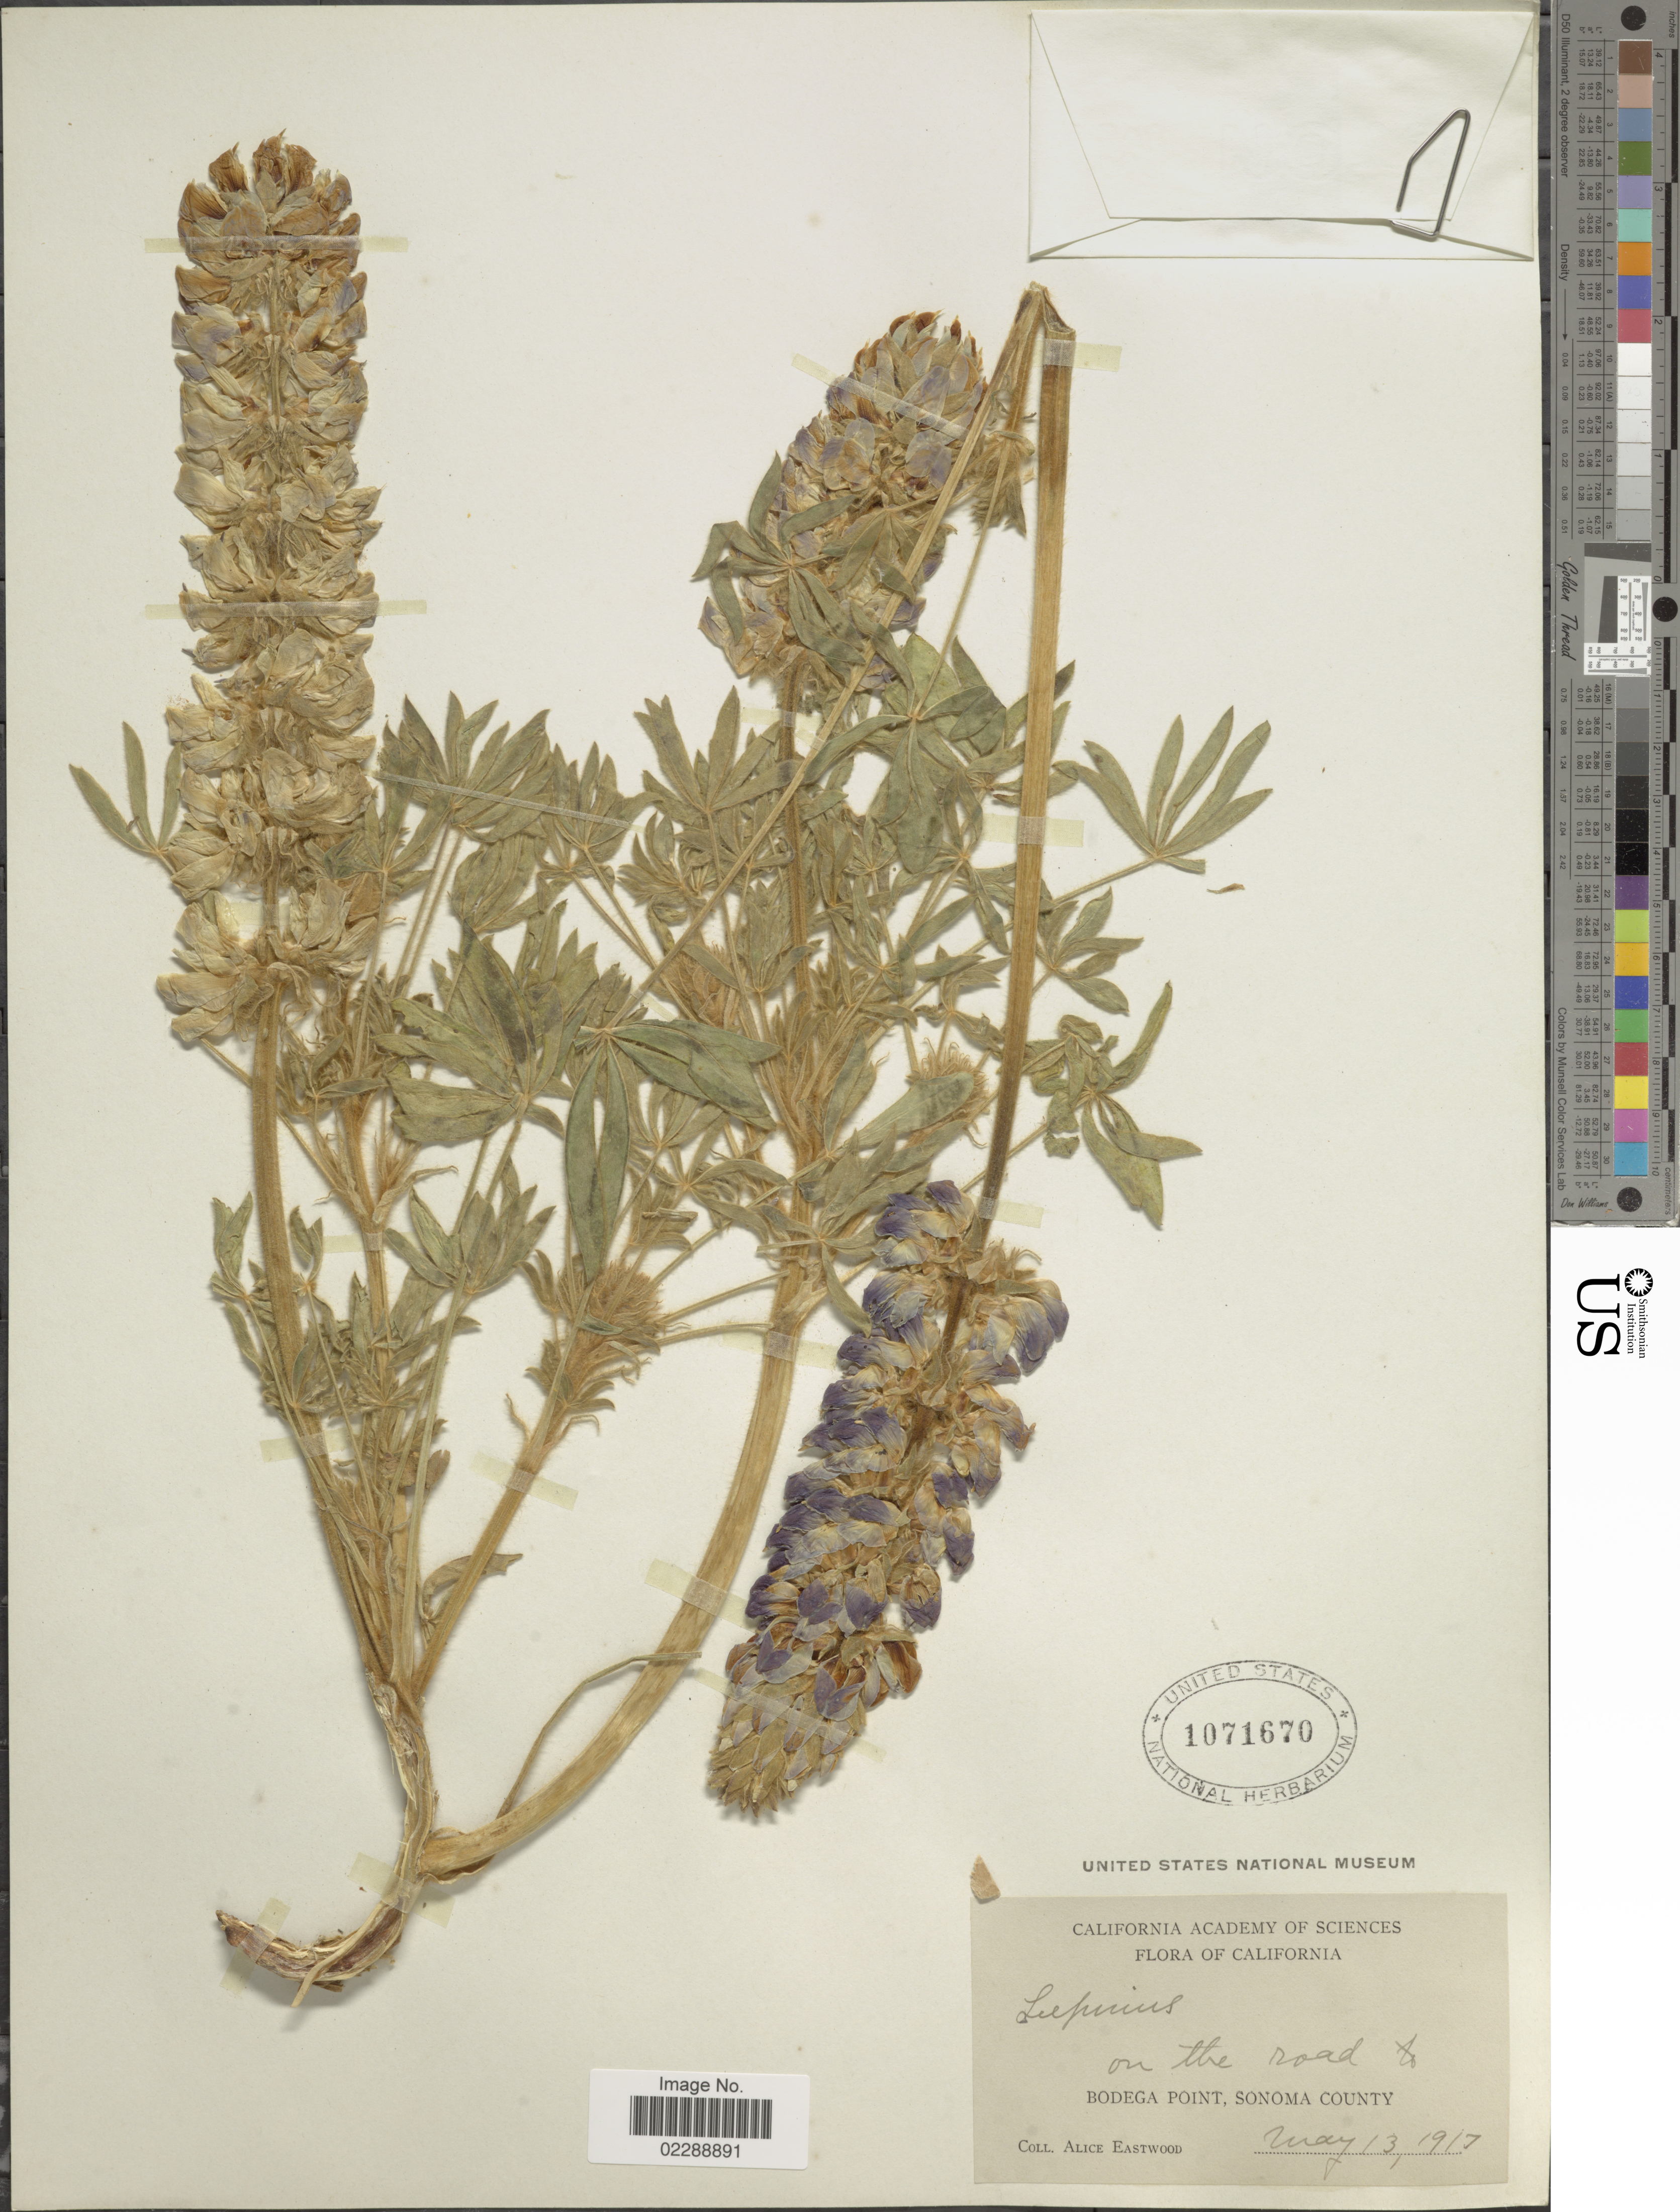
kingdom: Plantae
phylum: Tracheophyta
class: Magnoliopsida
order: Fabales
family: Fabaceae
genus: Lupinus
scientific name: Lupinus sp.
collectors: A. Eastwood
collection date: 1917-05-13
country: United States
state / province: California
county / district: Sonoma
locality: On the road to Bodega Point, Sonoma County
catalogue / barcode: US 1071670